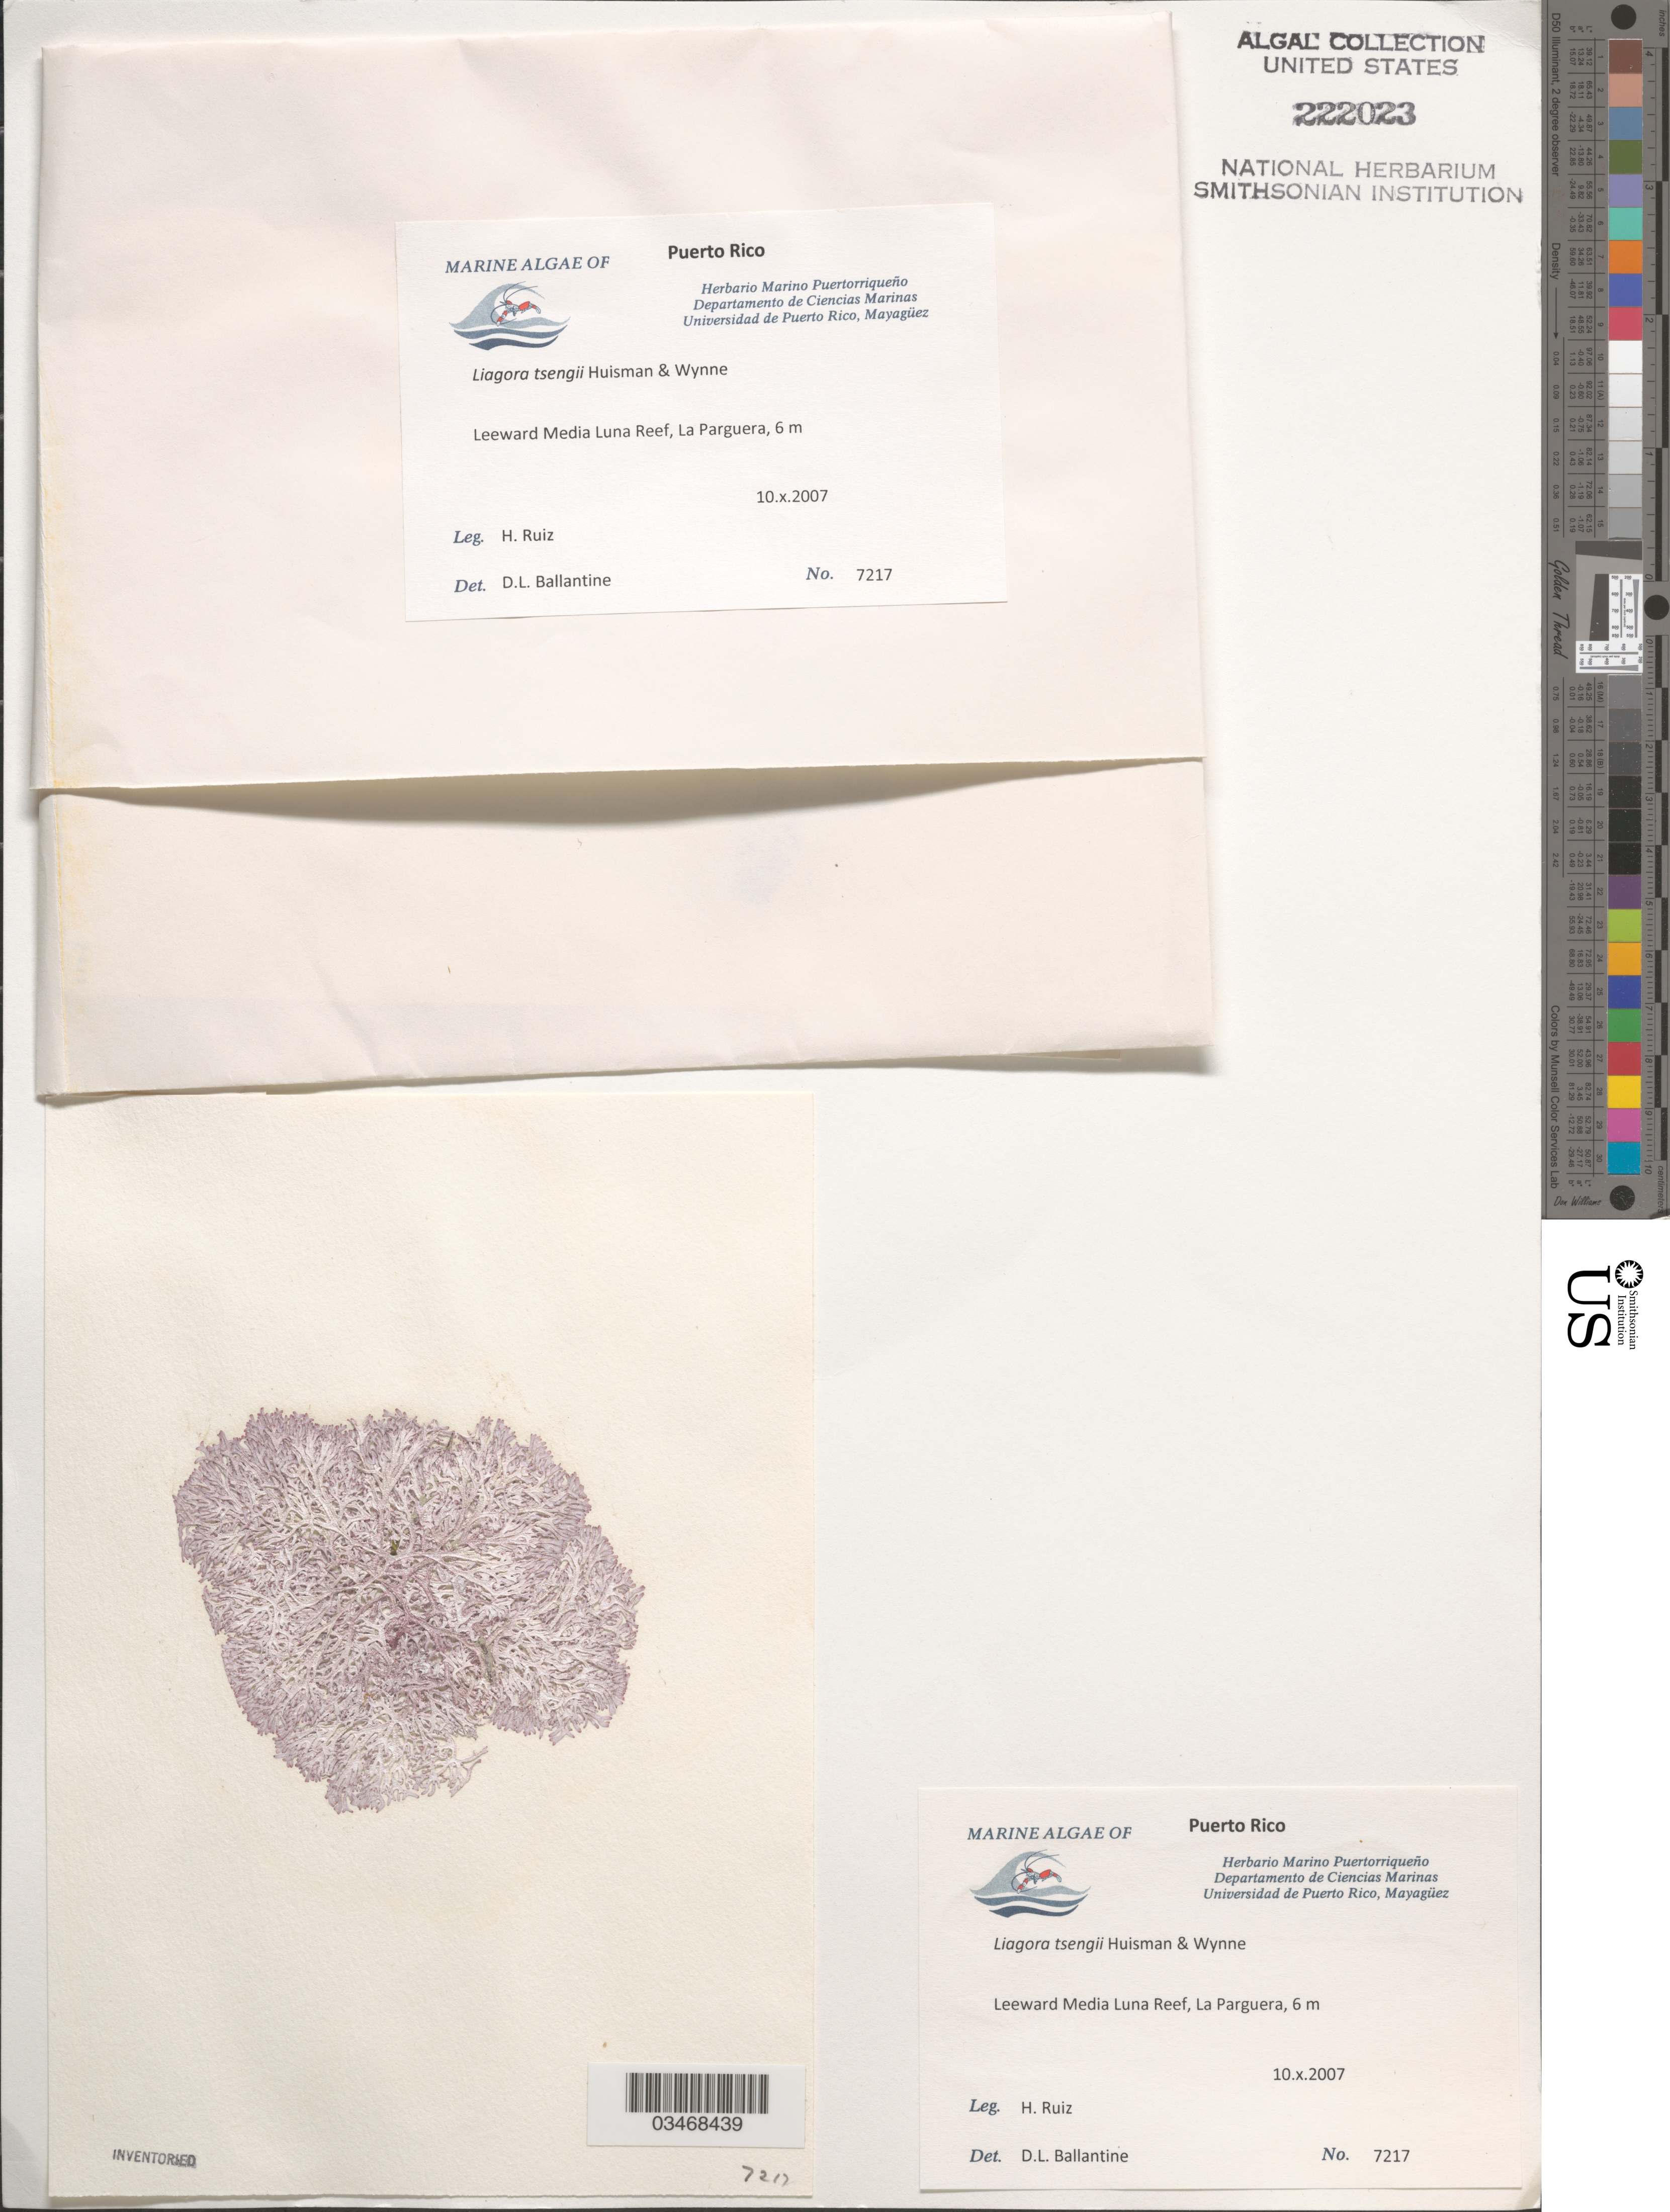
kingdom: Plantae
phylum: Rhodophyta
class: Florideophyceae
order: Nemaliales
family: Liagoraceae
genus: Liagora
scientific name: Liagora tsengii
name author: Huisman & M.J. Wynne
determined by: Ballantine, D. L.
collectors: H. Ruiz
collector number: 7217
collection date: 2007-10-10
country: Puerto Rico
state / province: Lajas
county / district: La Parguera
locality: Leeward Media Luna Reef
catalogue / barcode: US 222023